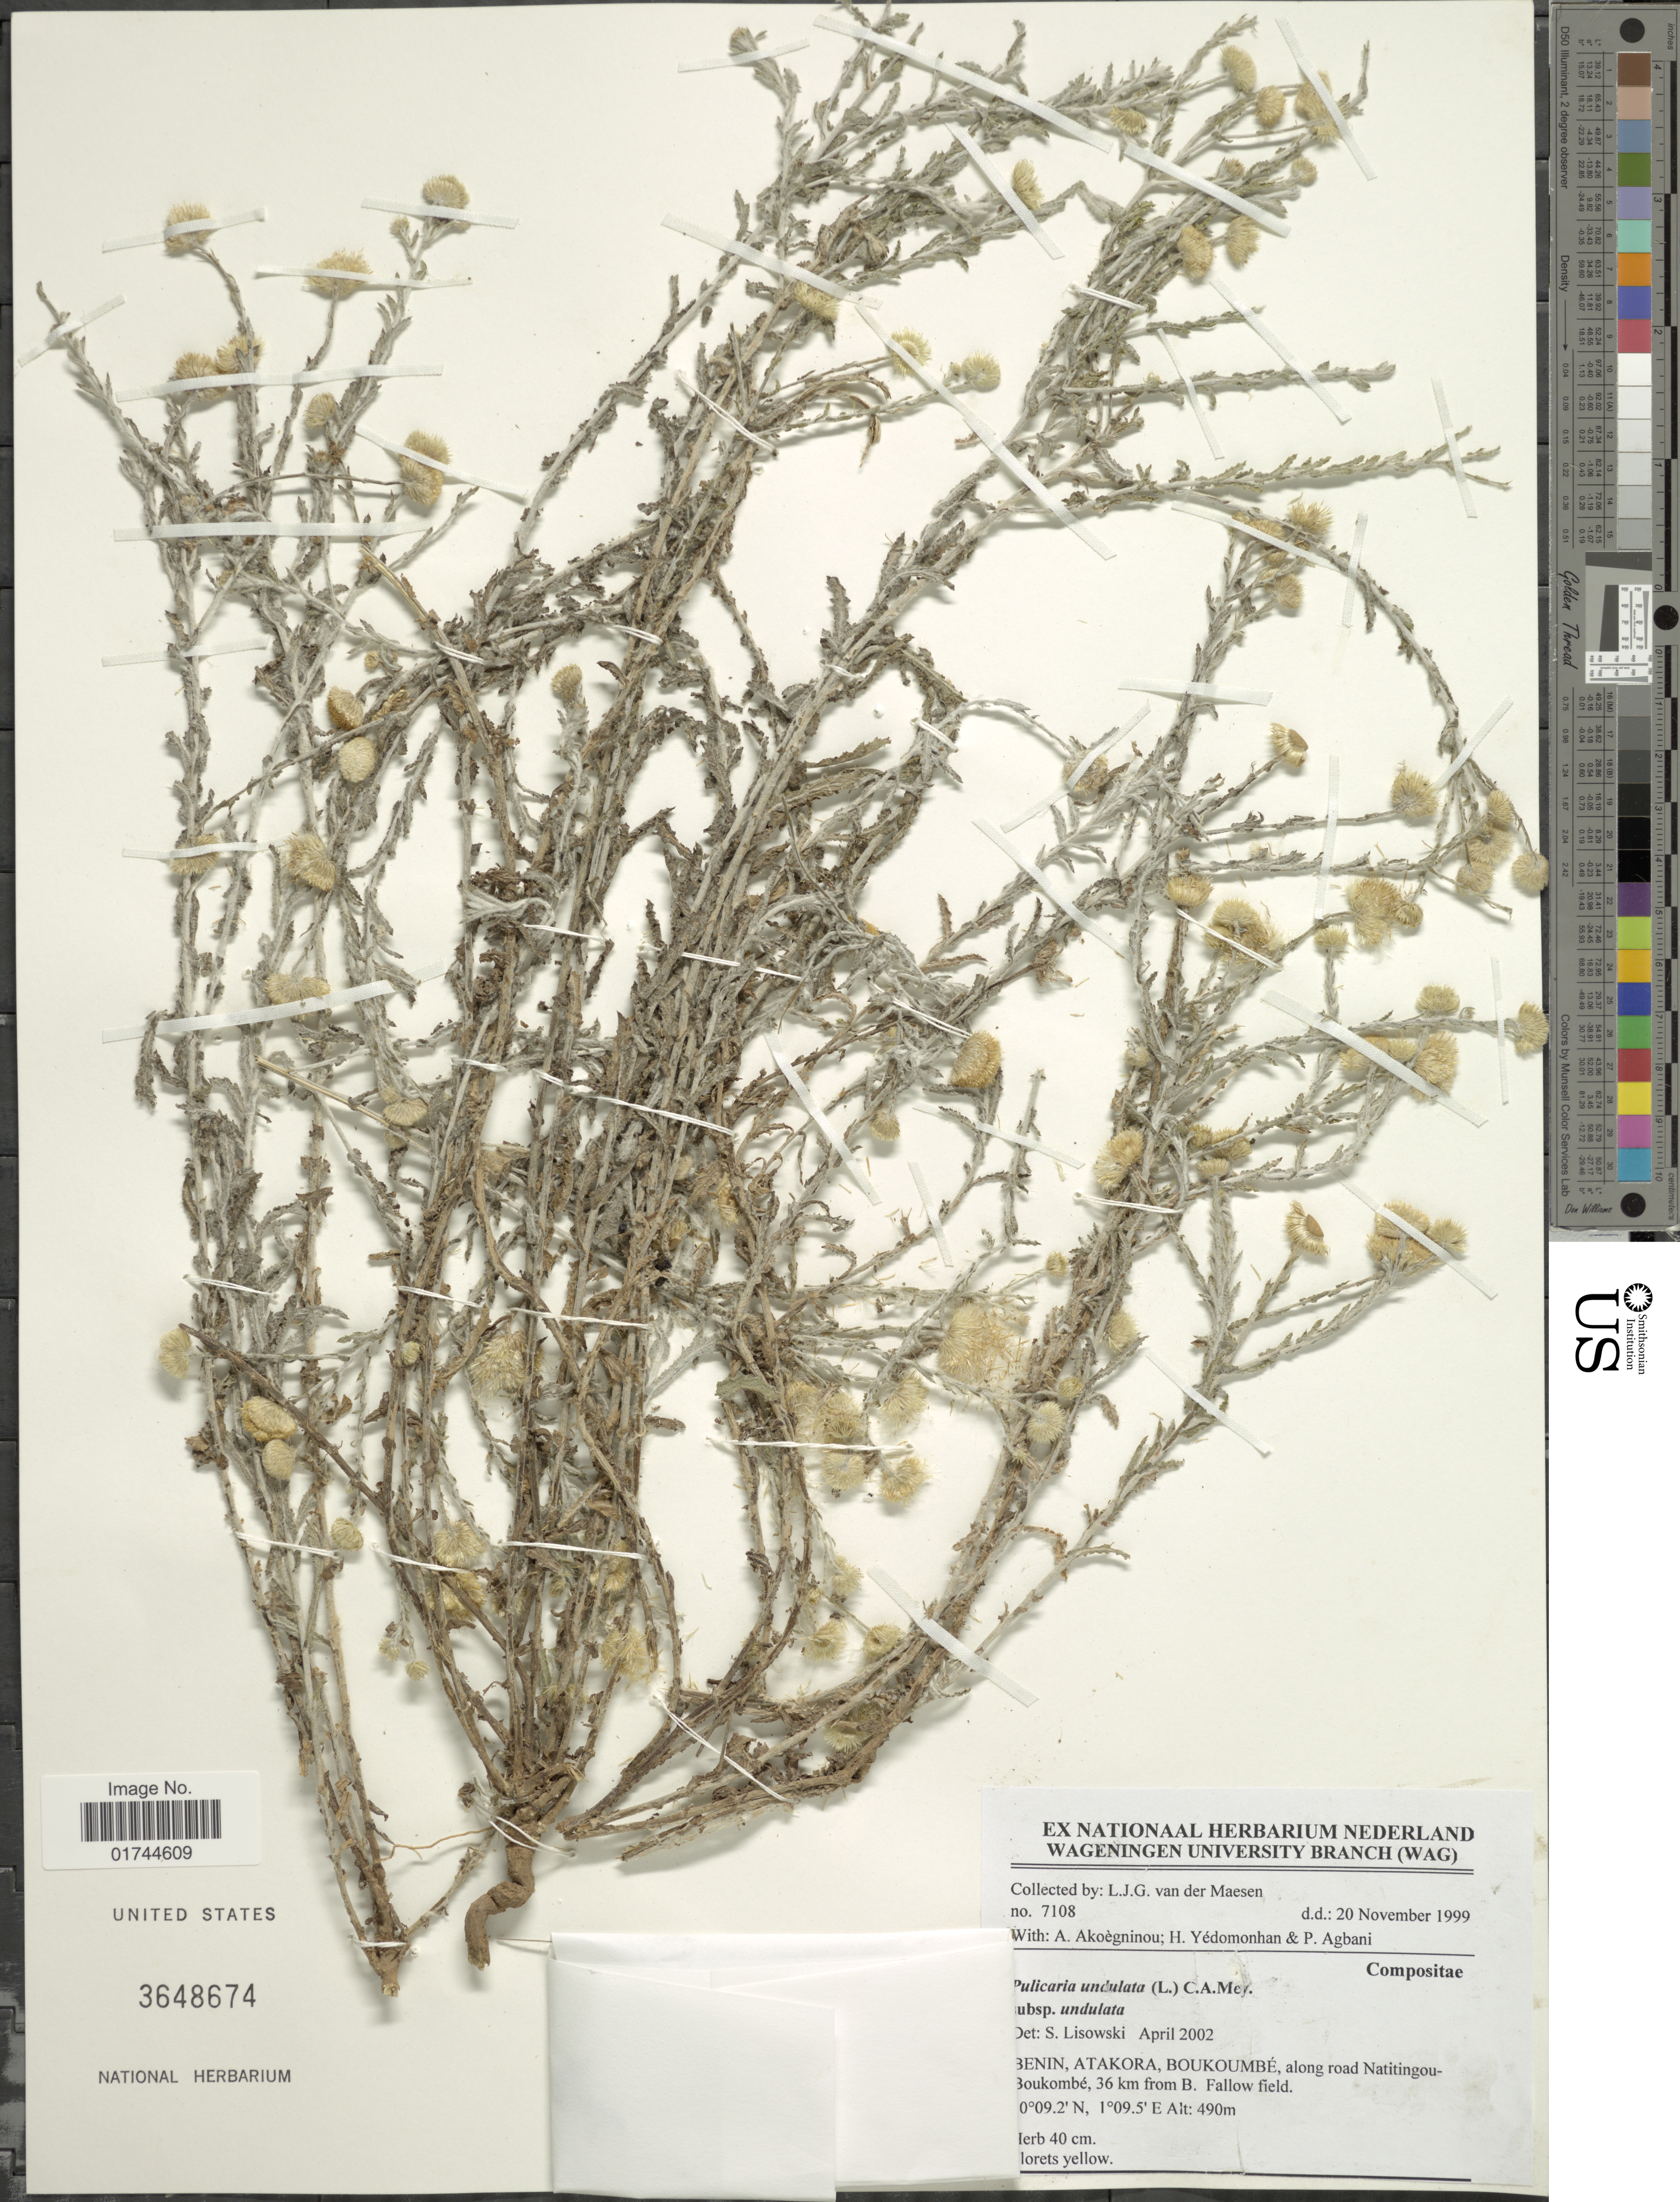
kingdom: Plantae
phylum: Tracheophyta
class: Magnoliopsida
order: Asterales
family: Asteraceae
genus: Pulicaria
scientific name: Pulicaria undulata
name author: (L.) C.A. Mey.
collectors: L. van der Maesen, A. Akoegninou, H. Yedomonhan & P. Agbani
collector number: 7108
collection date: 1999-11-20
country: Benin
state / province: Atakora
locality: Boukoumbe, along road Natitingou, 36 km from B.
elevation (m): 490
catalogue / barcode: US 3648674